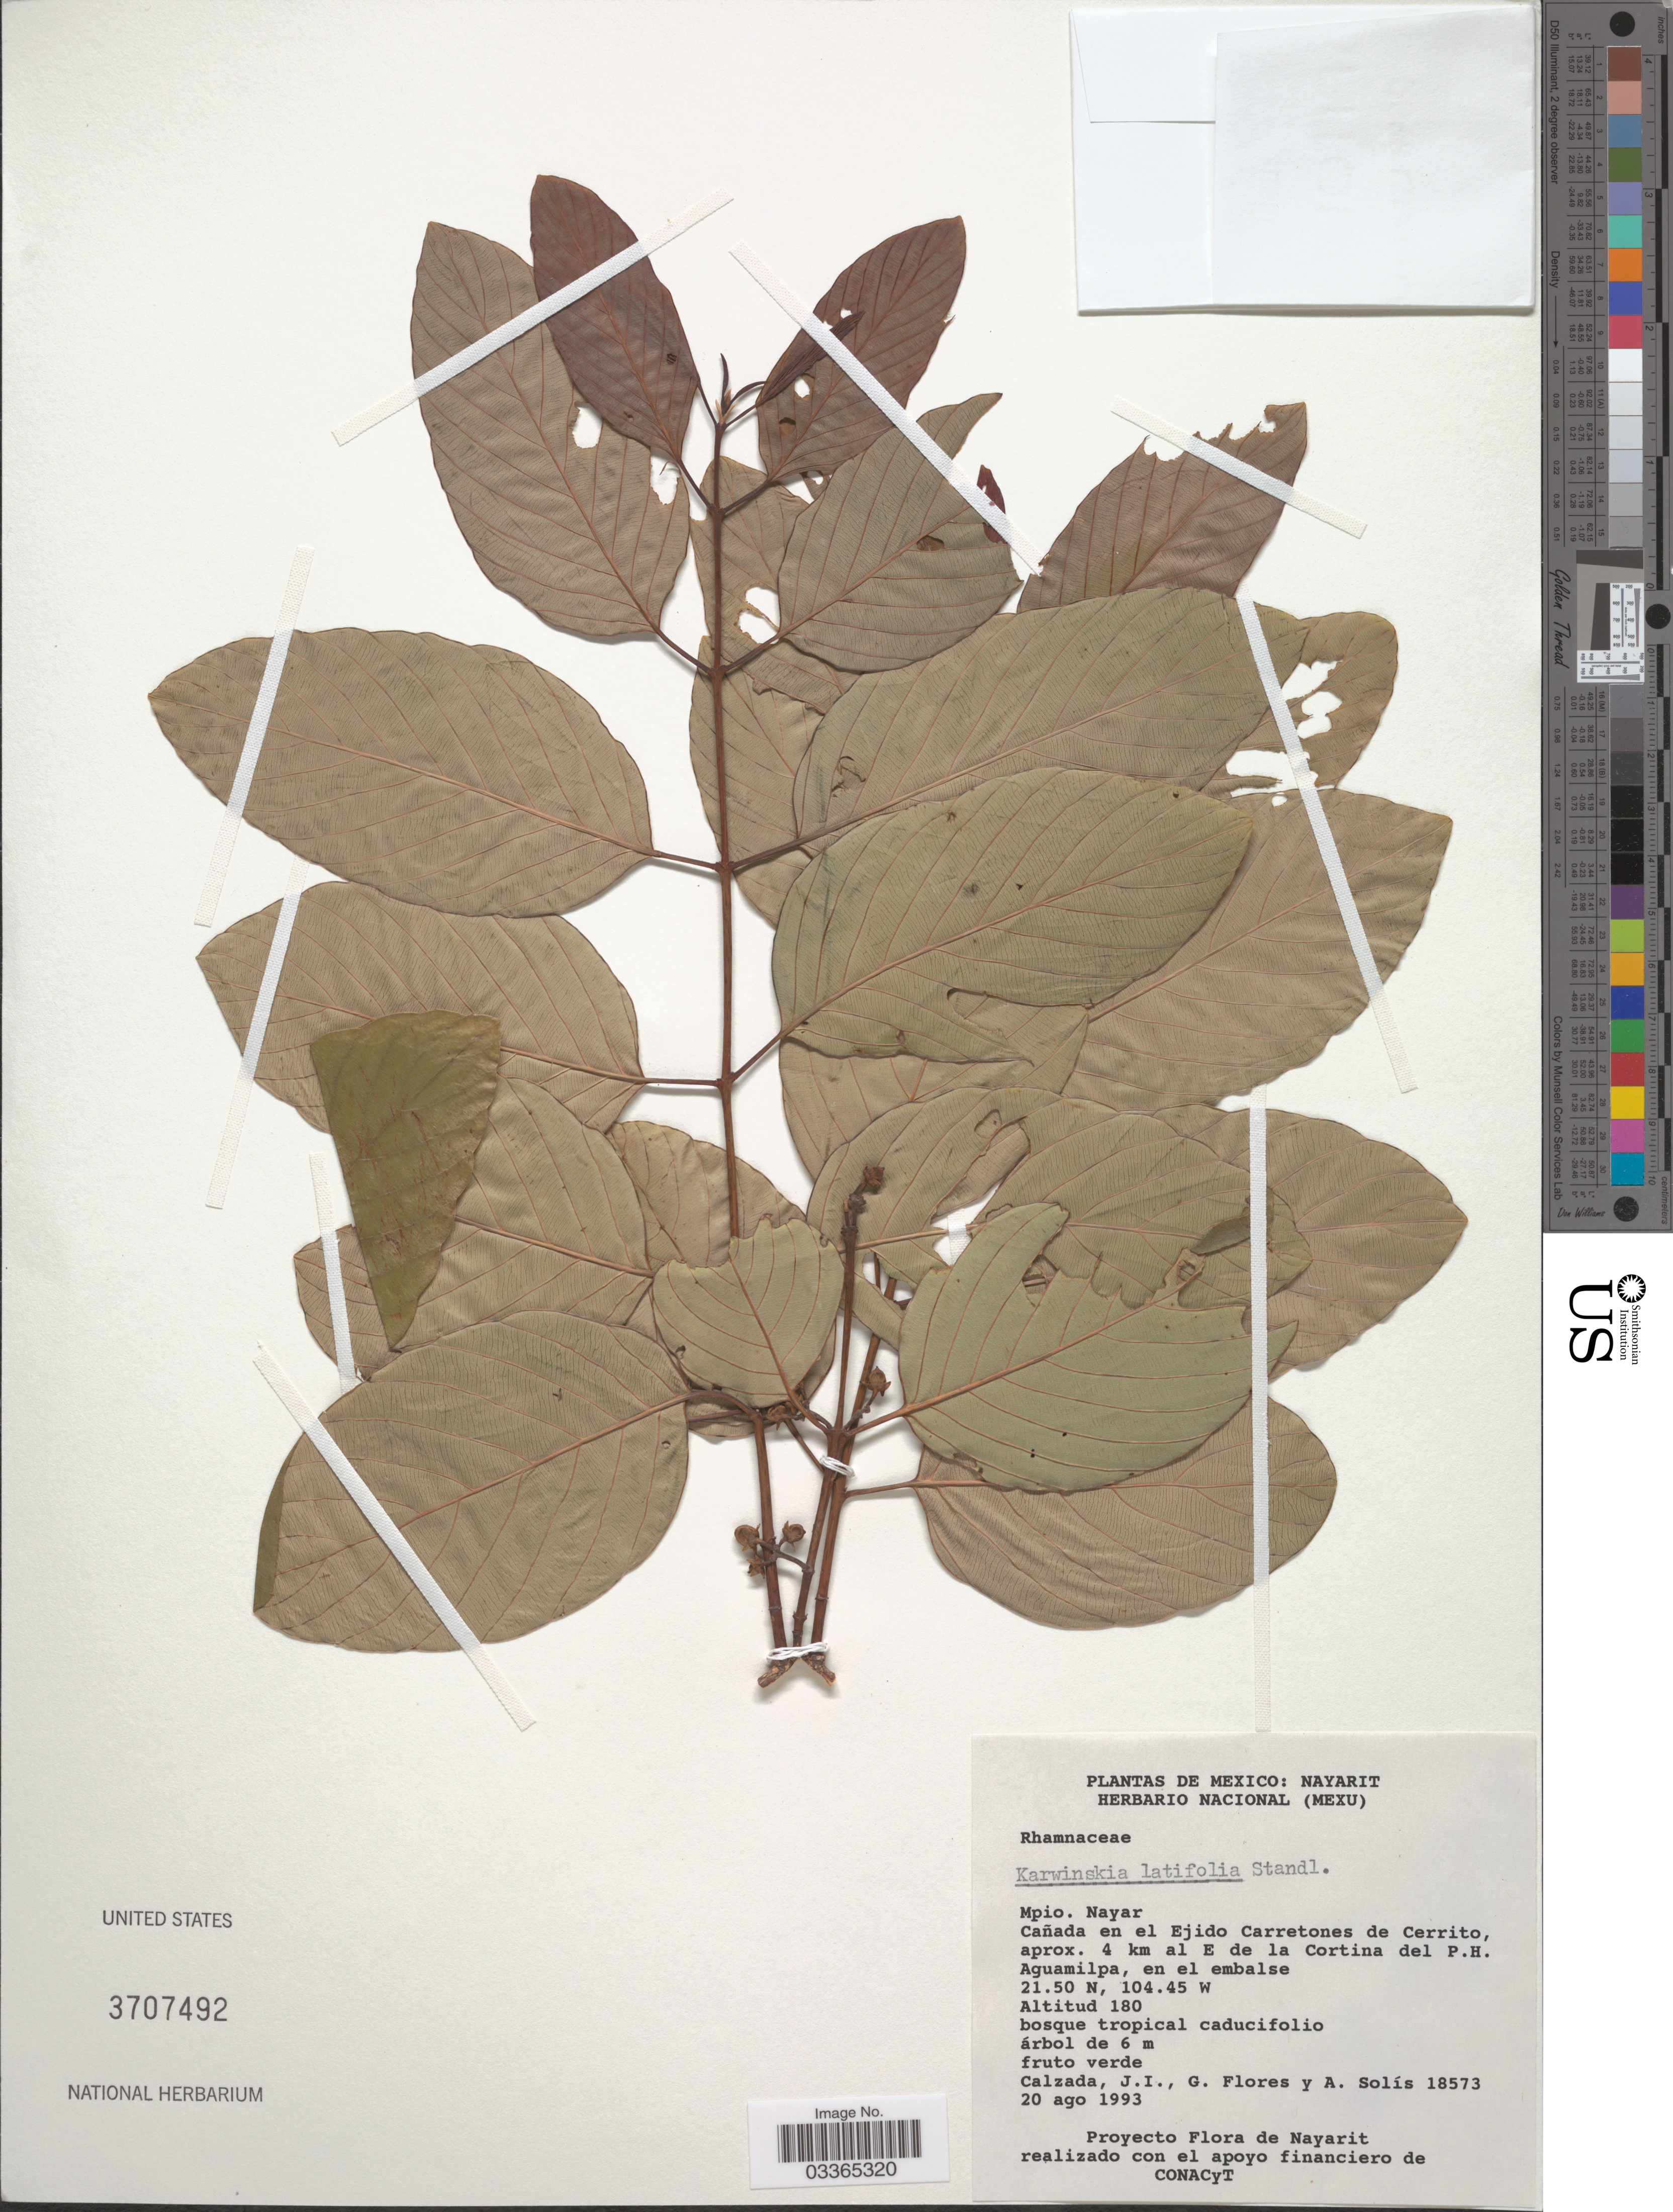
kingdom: Plantae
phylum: Tracheophyta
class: Magnoliopsida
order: Rosales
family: Rhamnaceae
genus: Karwinskia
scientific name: Karwinskia latifolia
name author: Standl.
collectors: J. I. Calzada, G. Flores F. & A. Solis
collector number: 18573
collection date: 1993-08-20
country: Mexico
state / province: Nayarit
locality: Mpio. Nayar. Cañada en el Ejido Carretones de Cerrito, aprox. 4 km al E de la Cortina del P.H. Aguamilpa.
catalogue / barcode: US 3707492